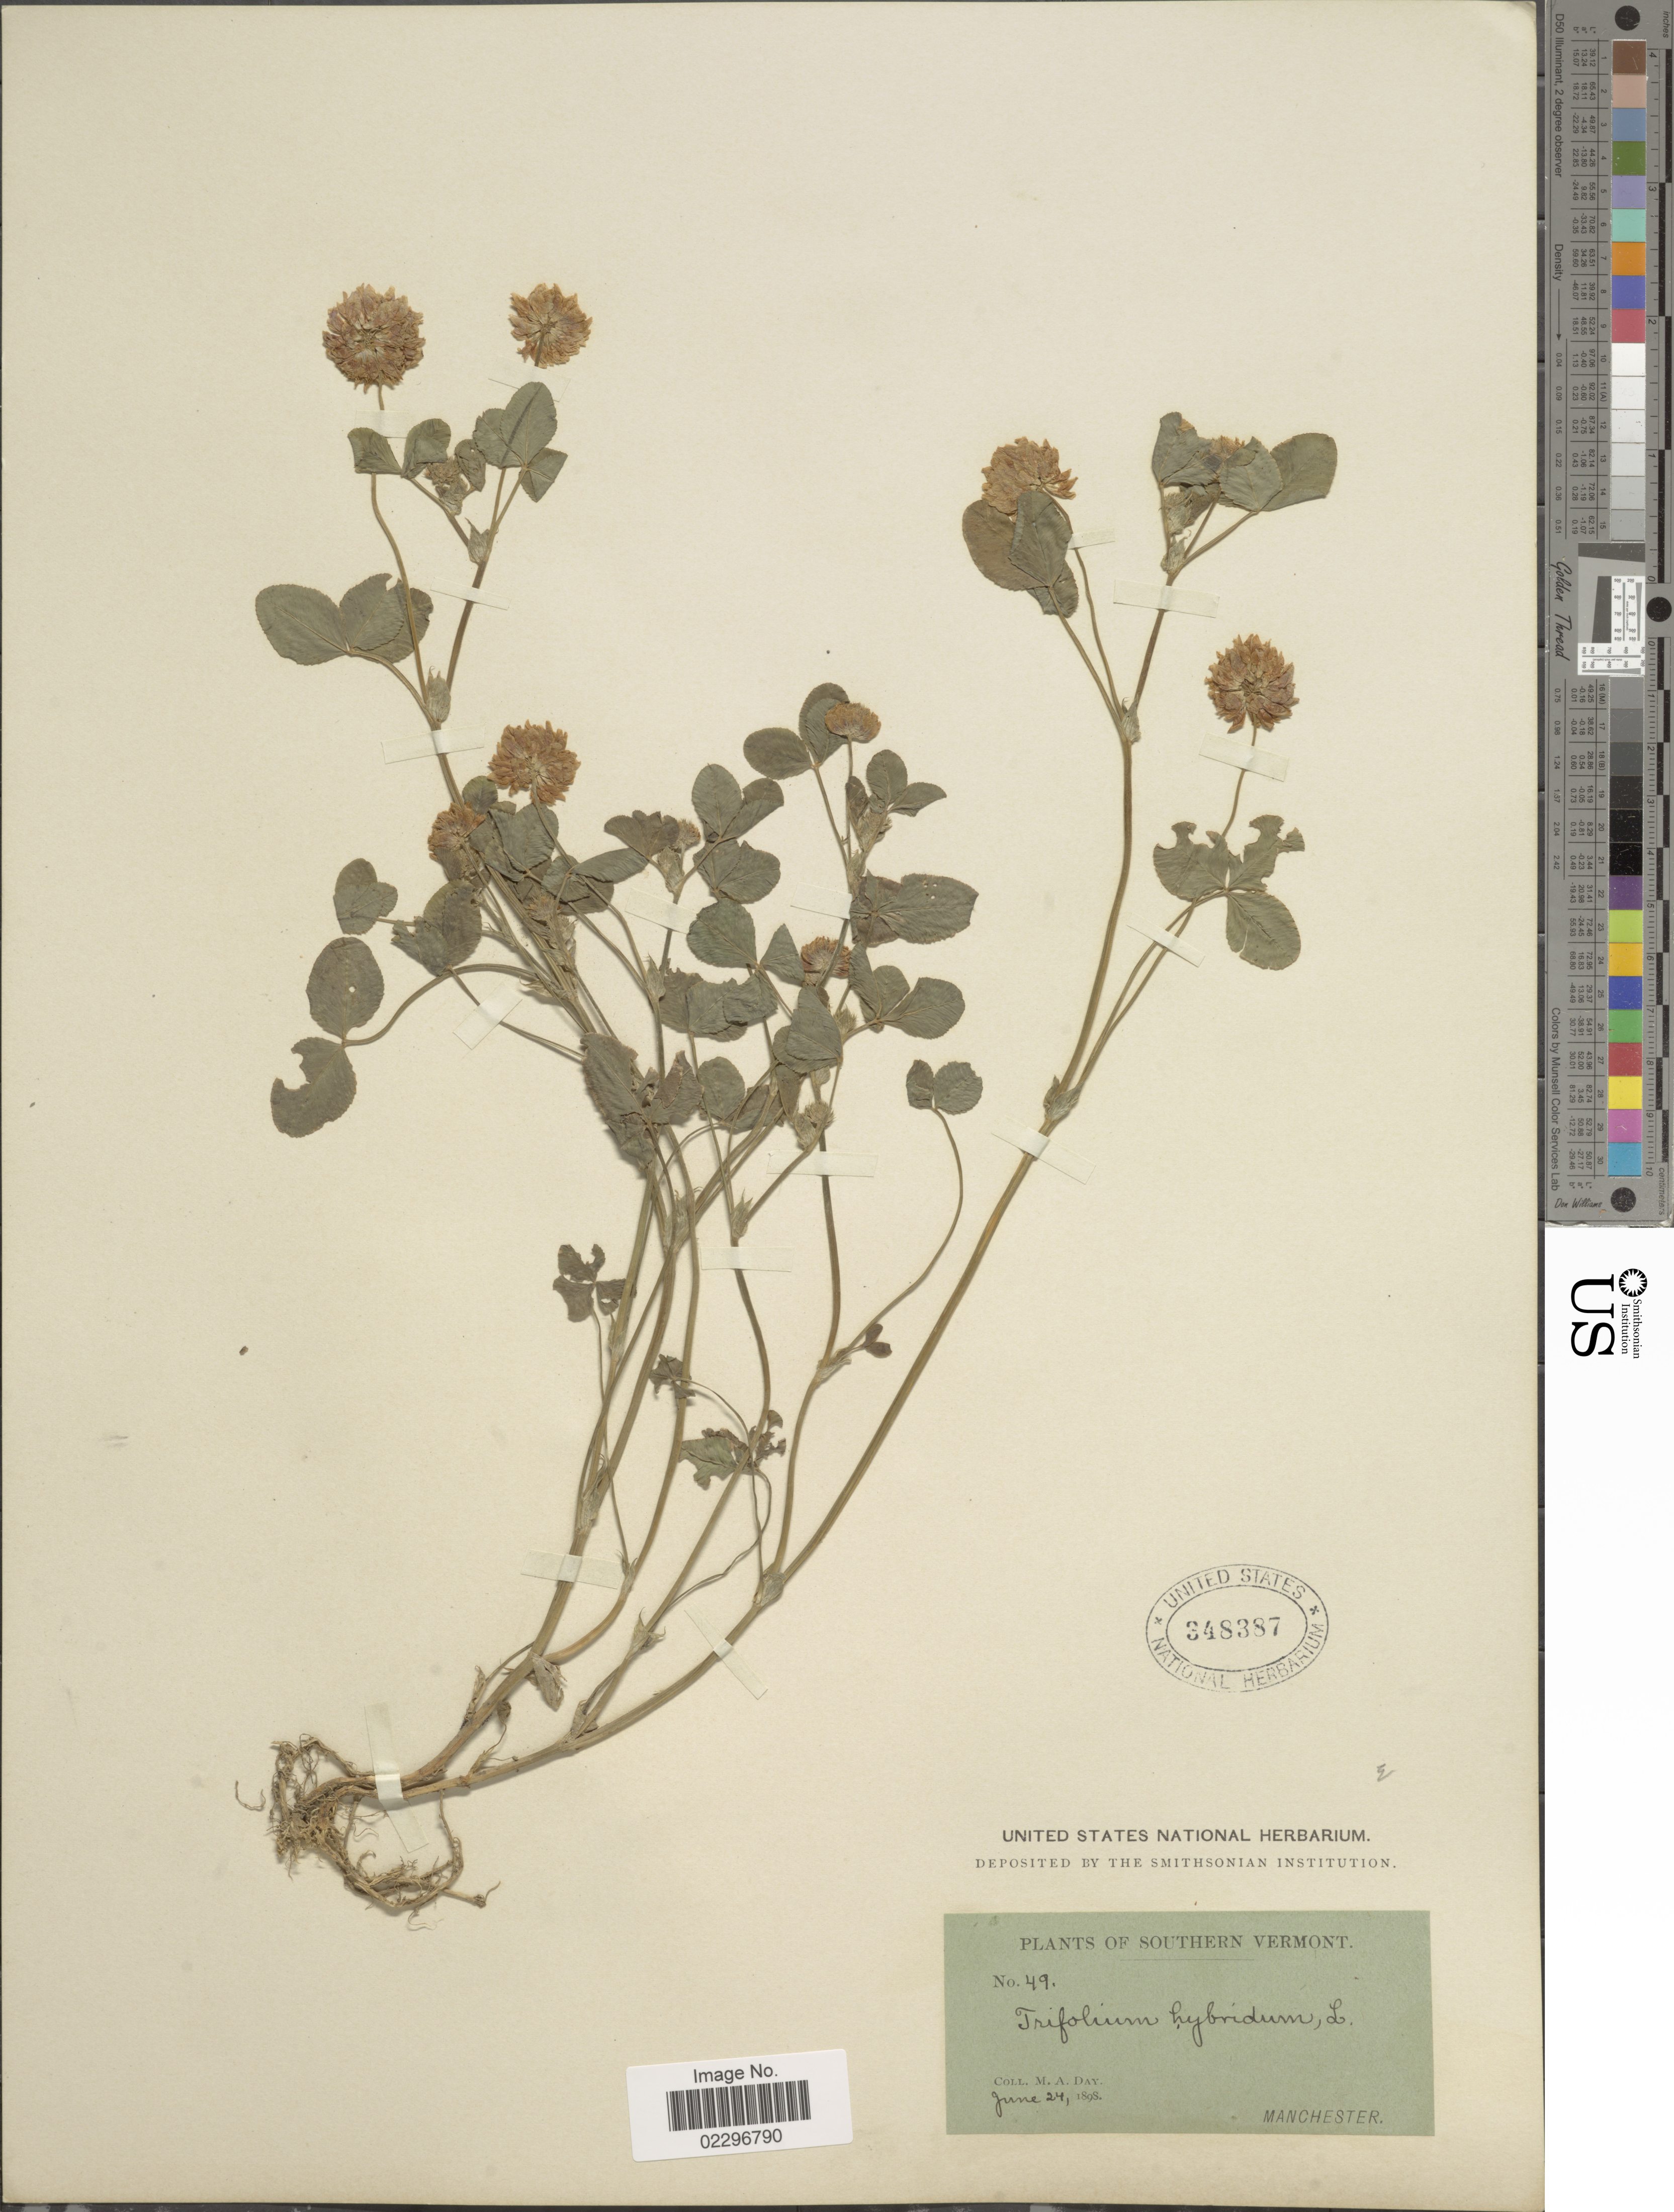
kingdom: Plantae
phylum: Tracheophyta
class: Magnoliopsida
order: Fabales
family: Fabaceae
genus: Trifolium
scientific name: Trifolium hybridum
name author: L.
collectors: M. Day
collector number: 49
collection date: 1898-06-24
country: United States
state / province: Vermont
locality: Southern Vermont. Manchaster.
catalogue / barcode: US 348387